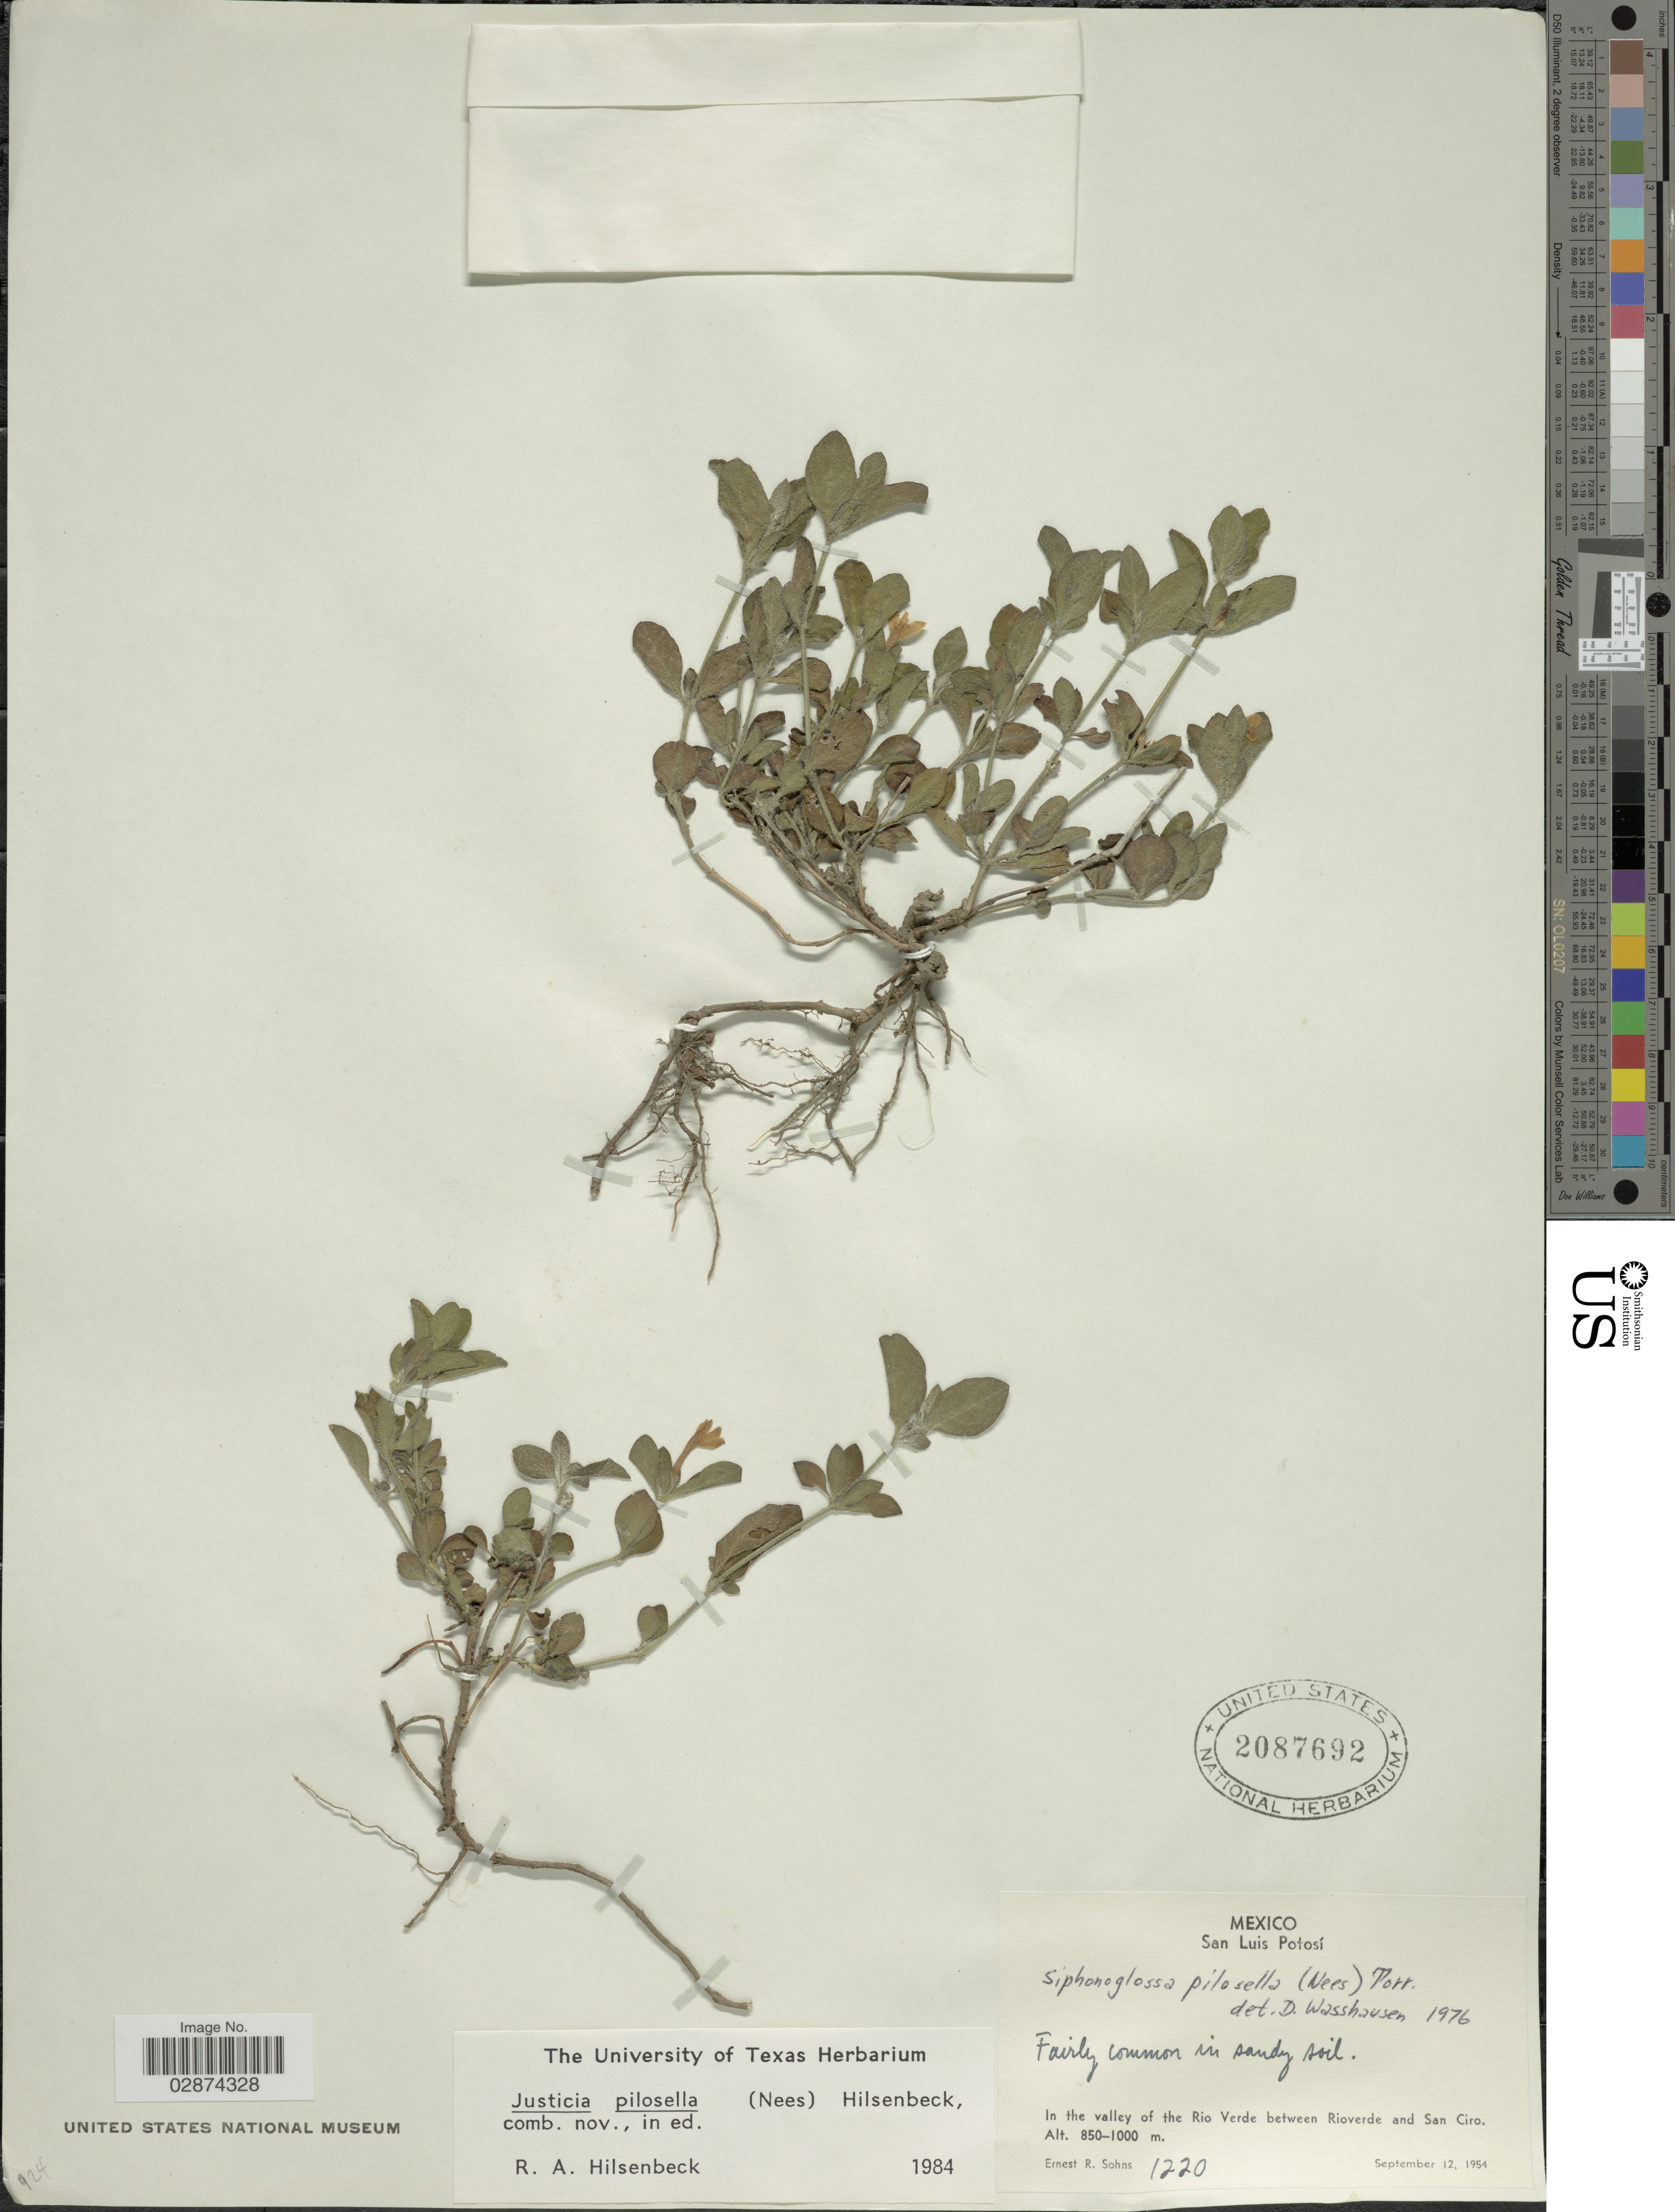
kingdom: Plantae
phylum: Tracheophyta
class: Magnoliopsida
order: Lamiales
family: Acanthaceae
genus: Justicia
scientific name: Justicia pilosella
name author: (Nees) Hilsenb.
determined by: Fisher, Amanda, (LOB), California State University, Long Beach (UNITED STATES)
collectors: E. R. Sohns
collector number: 1220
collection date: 1954-09-12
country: Mexico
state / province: San Luis Potosí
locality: In the valley of the Rio Verde between Rioverde and San Ciro.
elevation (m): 850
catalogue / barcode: US 2087692